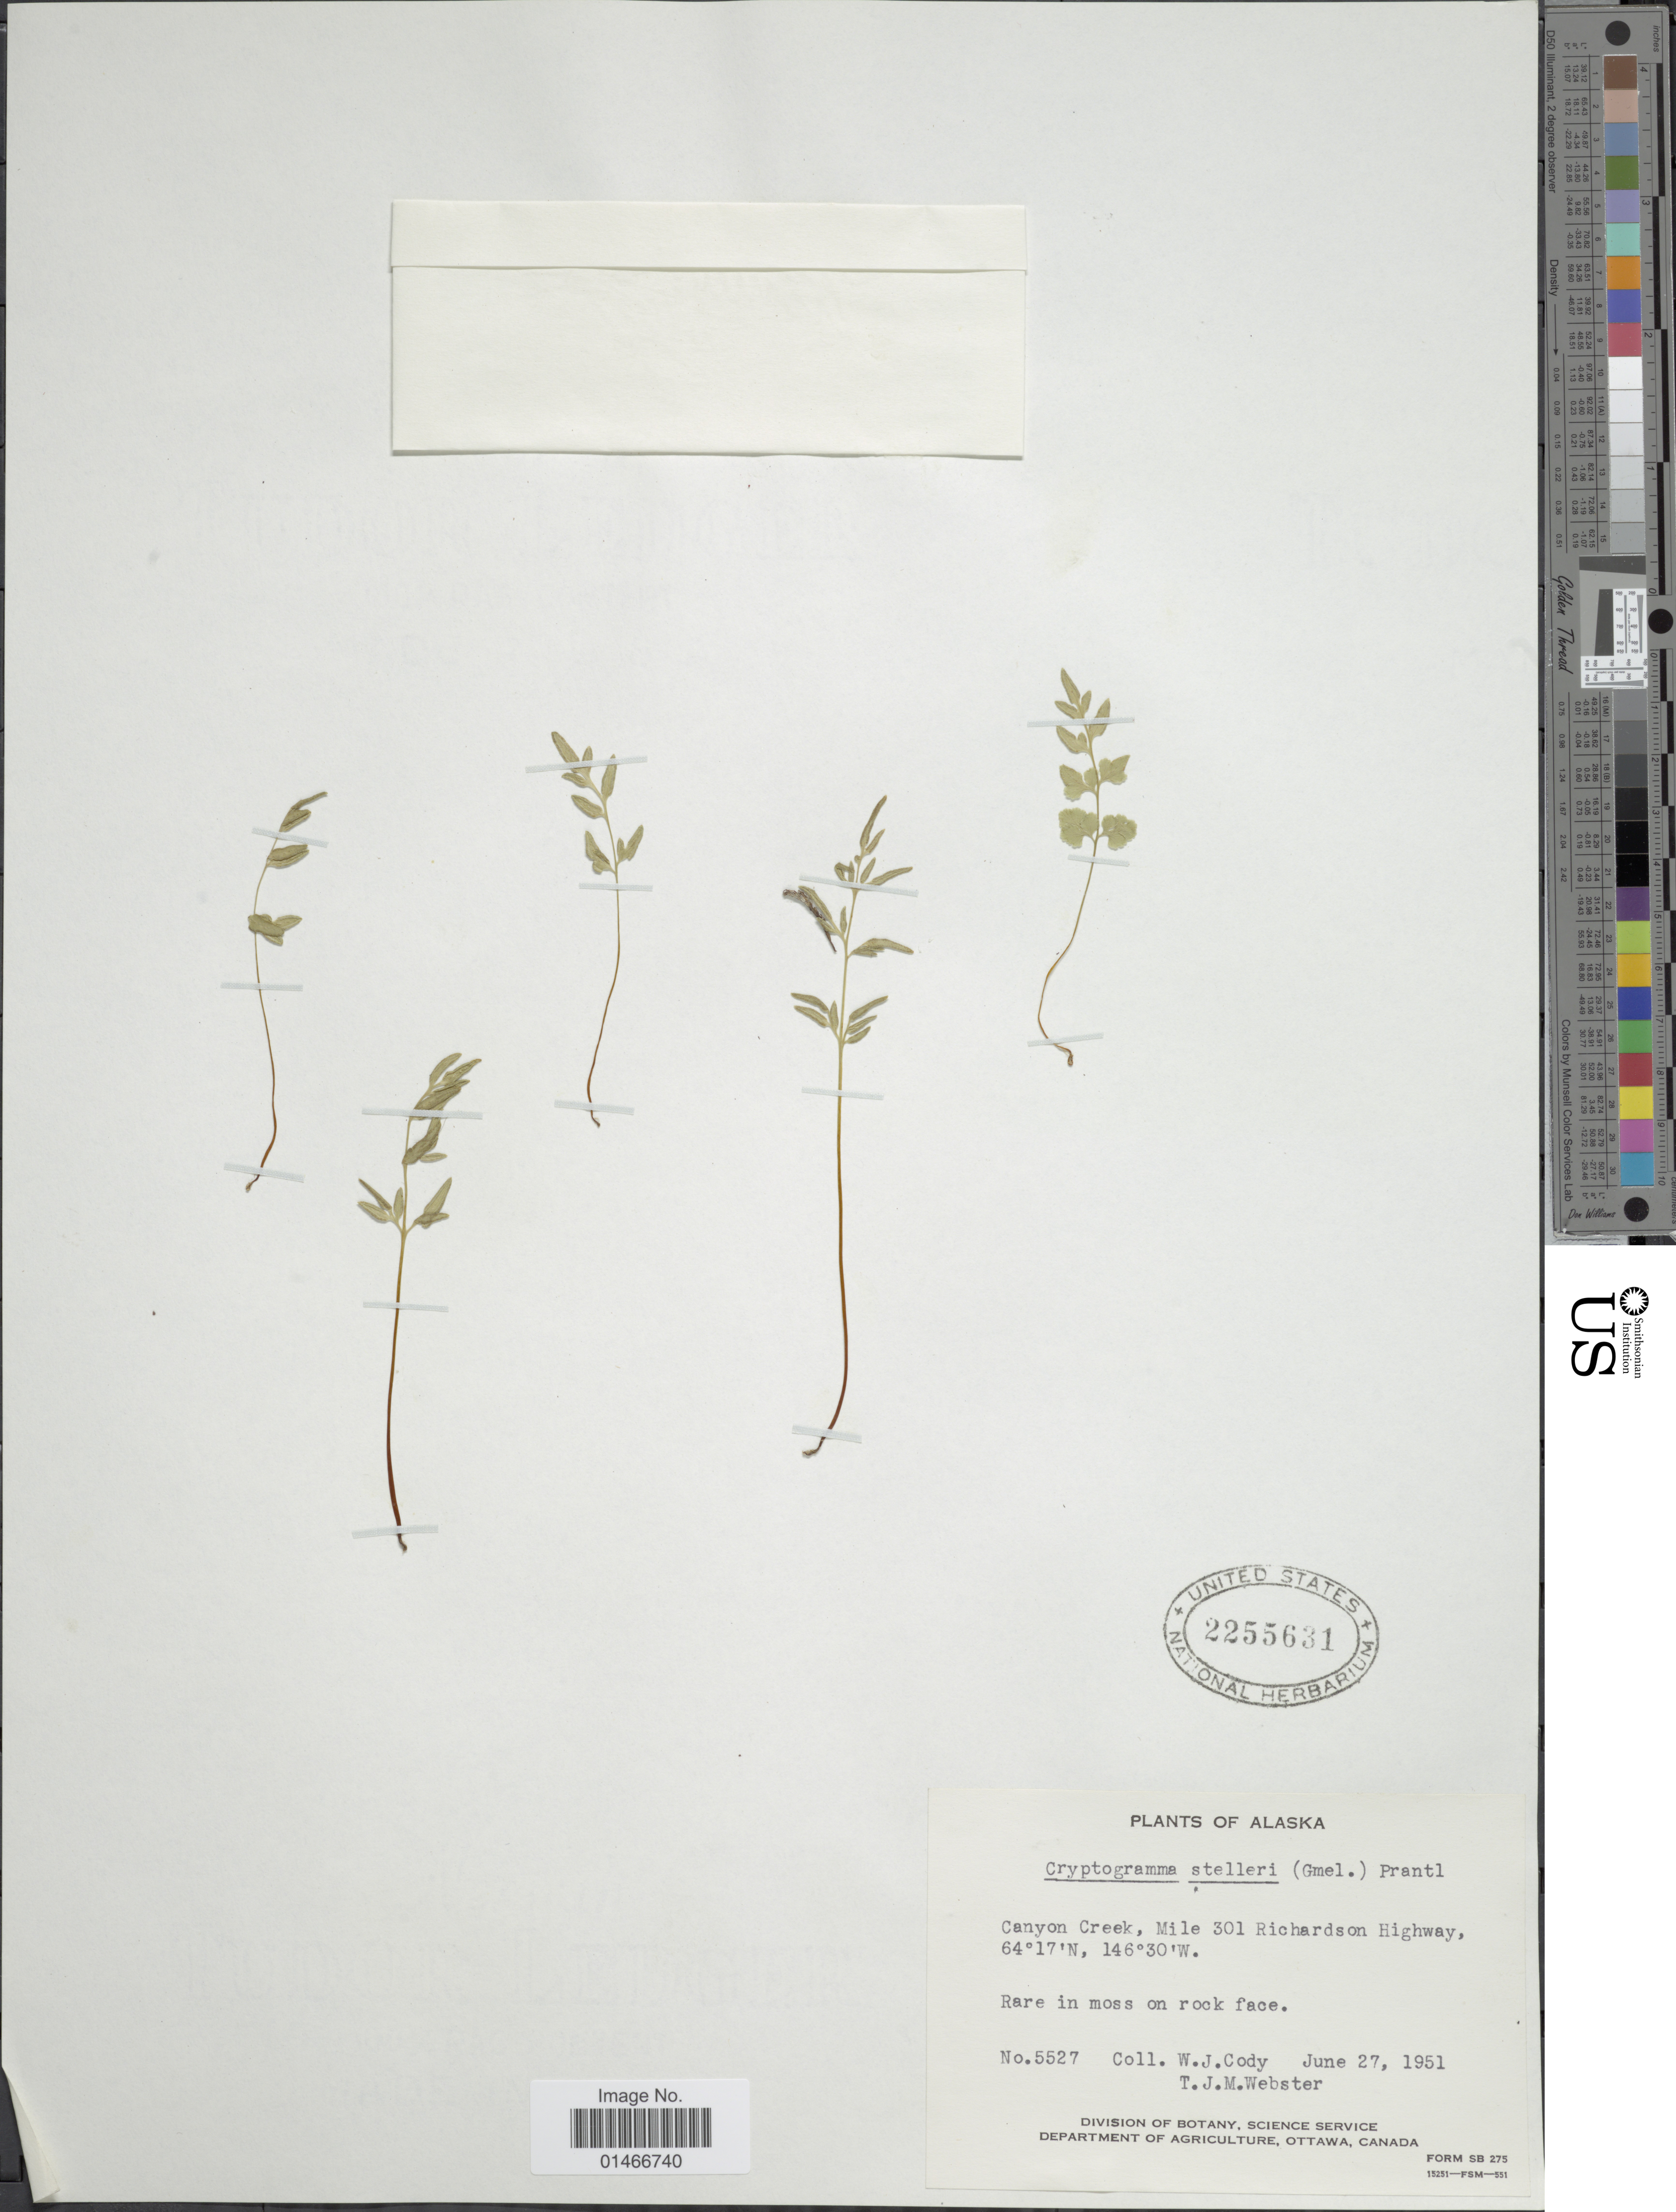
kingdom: Plantae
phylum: Tracheophyta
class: Polypodiopsida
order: Polypodiales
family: Pteridaceae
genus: Cryptogramma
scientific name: Cryptogramma stelleri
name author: (S.G. Gmel.) Prantl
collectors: W. Cody & T. J. Webster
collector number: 5527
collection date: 1951-06-27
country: United States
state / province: Alaska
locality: Canyon Creek, Mile 301 Richardson Highway.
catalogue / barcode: US 2255631